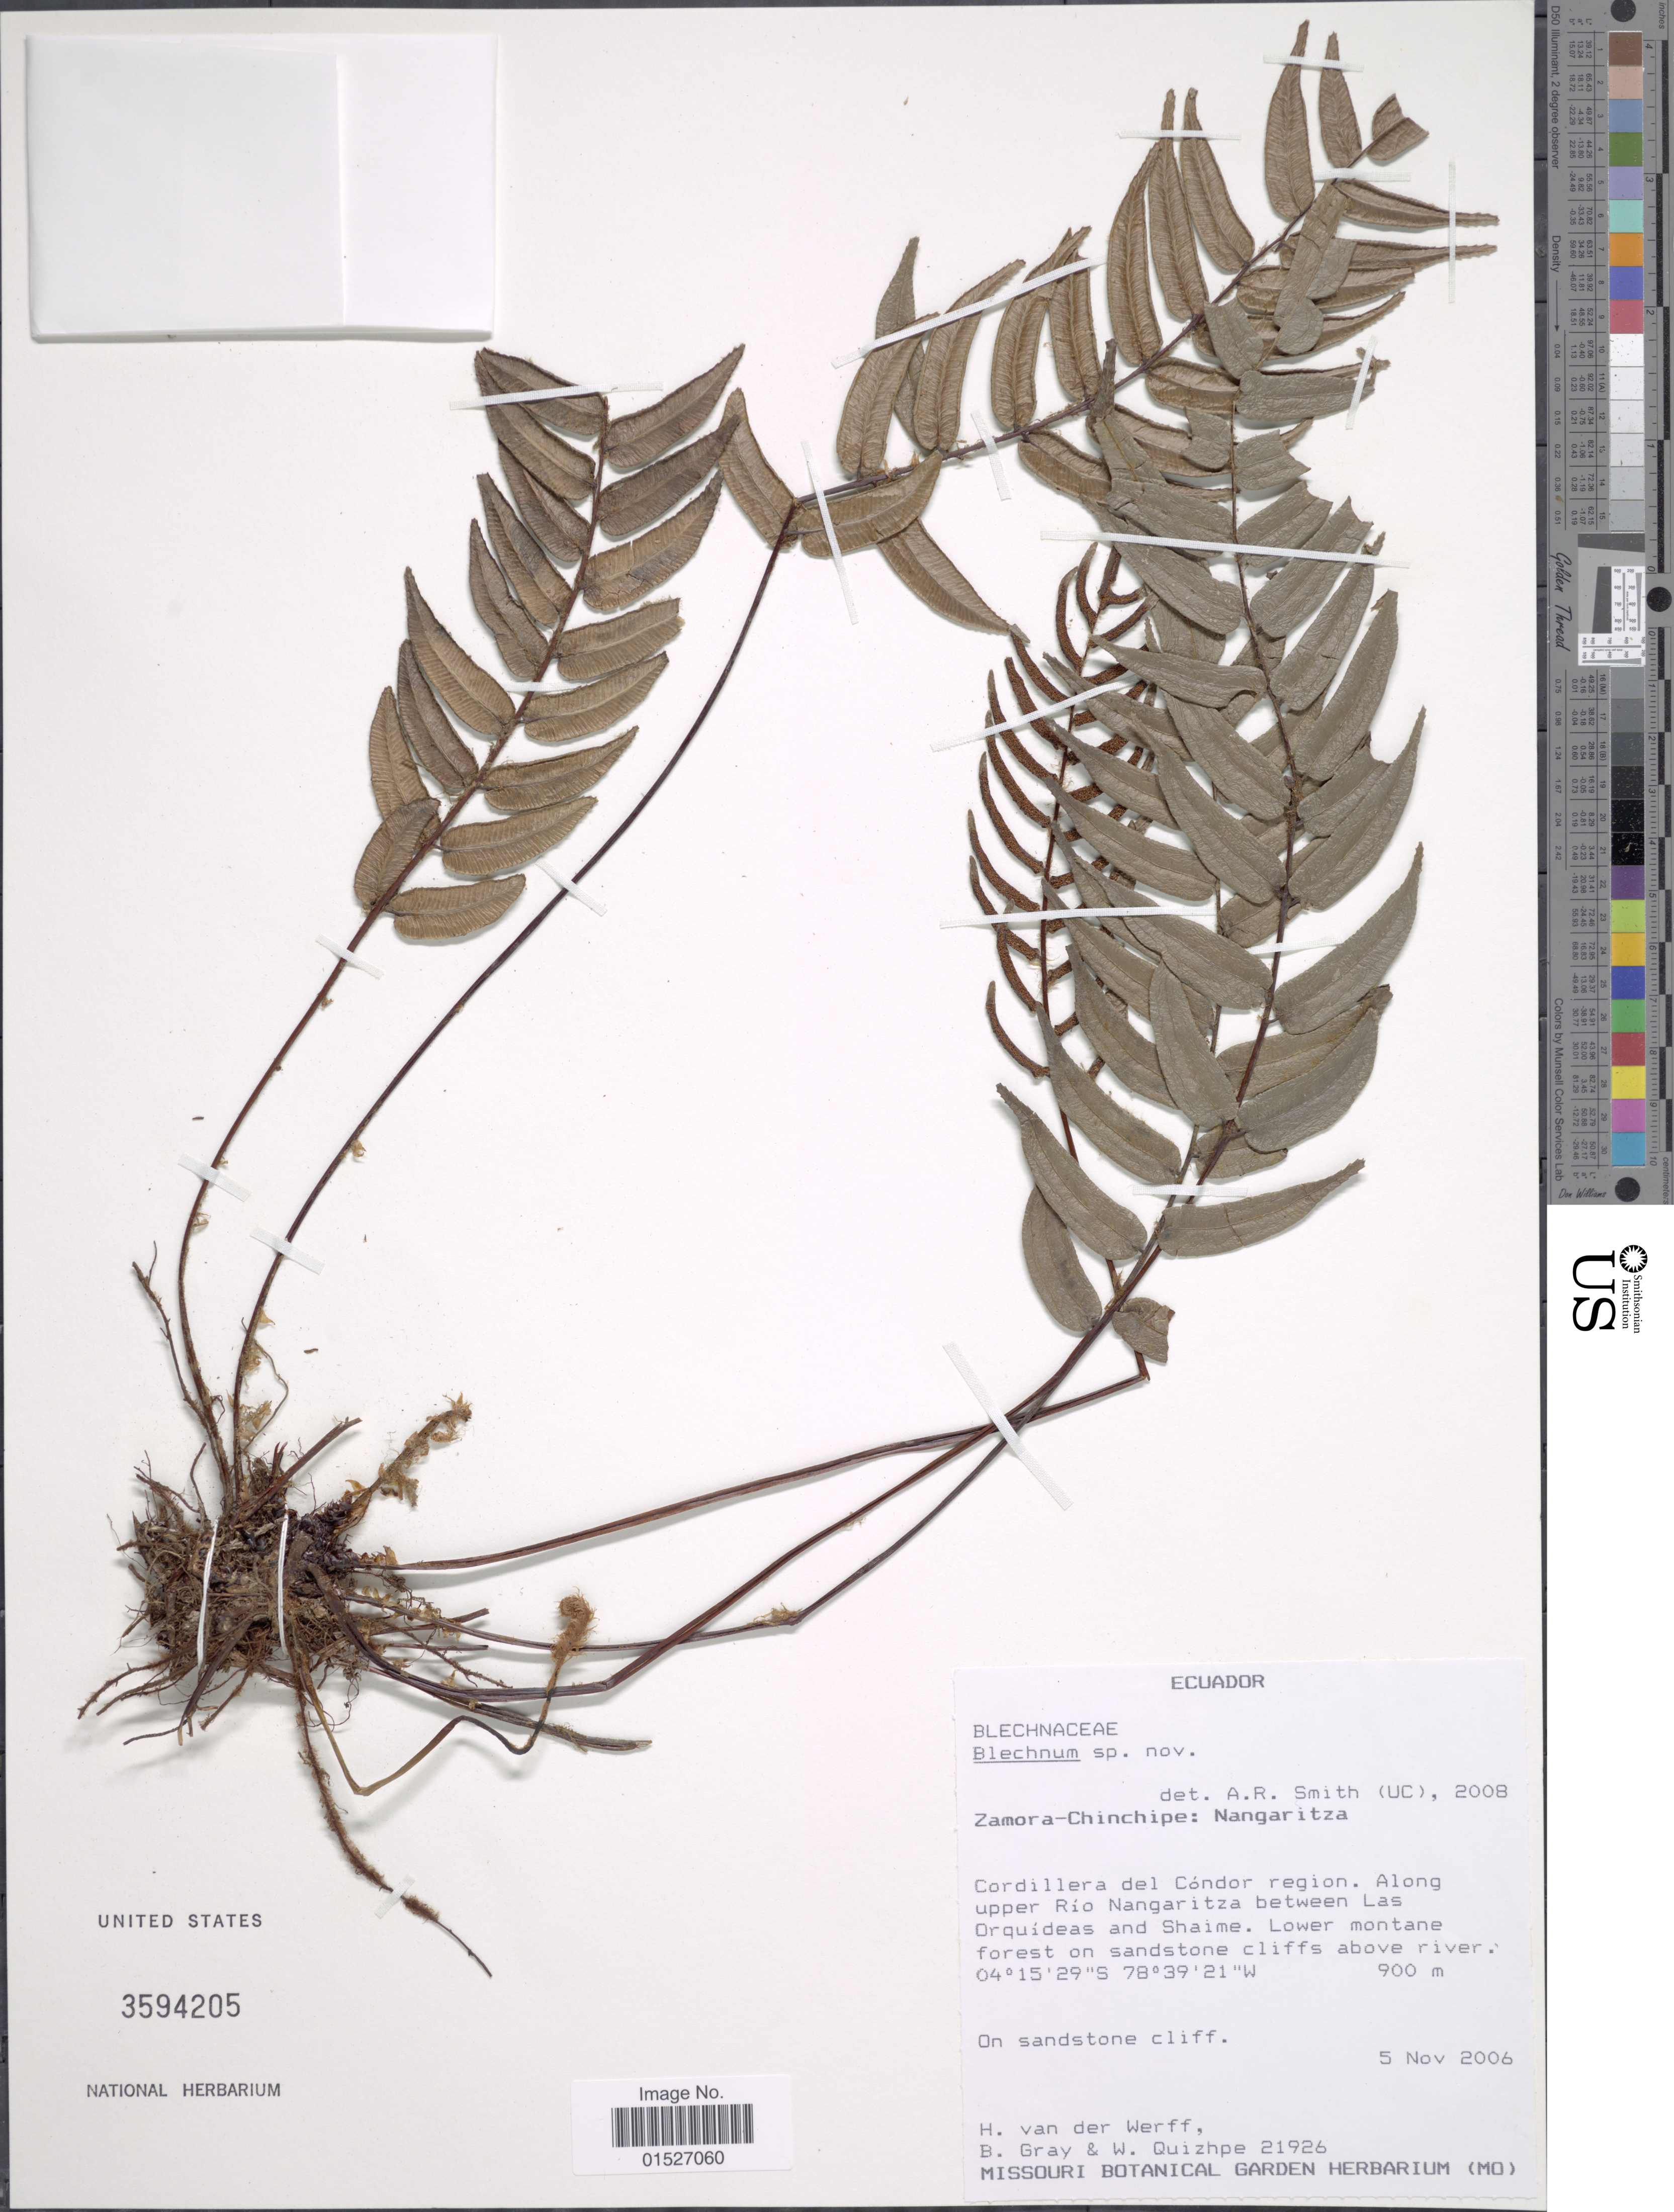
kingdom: Plantae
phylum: Tracheophyta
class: Polypodiopsida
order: Polypodiales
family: Blechnaceae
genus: Blechnum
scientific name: Blechnum sp.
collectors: H. van der Werff, B. Gray & W. Quizhpe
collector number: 21926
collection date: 2006-11-05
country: Ecuador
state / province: Zamora-Chinchipe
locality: Nangaritza. Cordillera del Condor Region. Along upper Rio Nangaritza between Las Orquideas and Shaime.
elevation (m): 900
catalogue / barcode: US 3594205